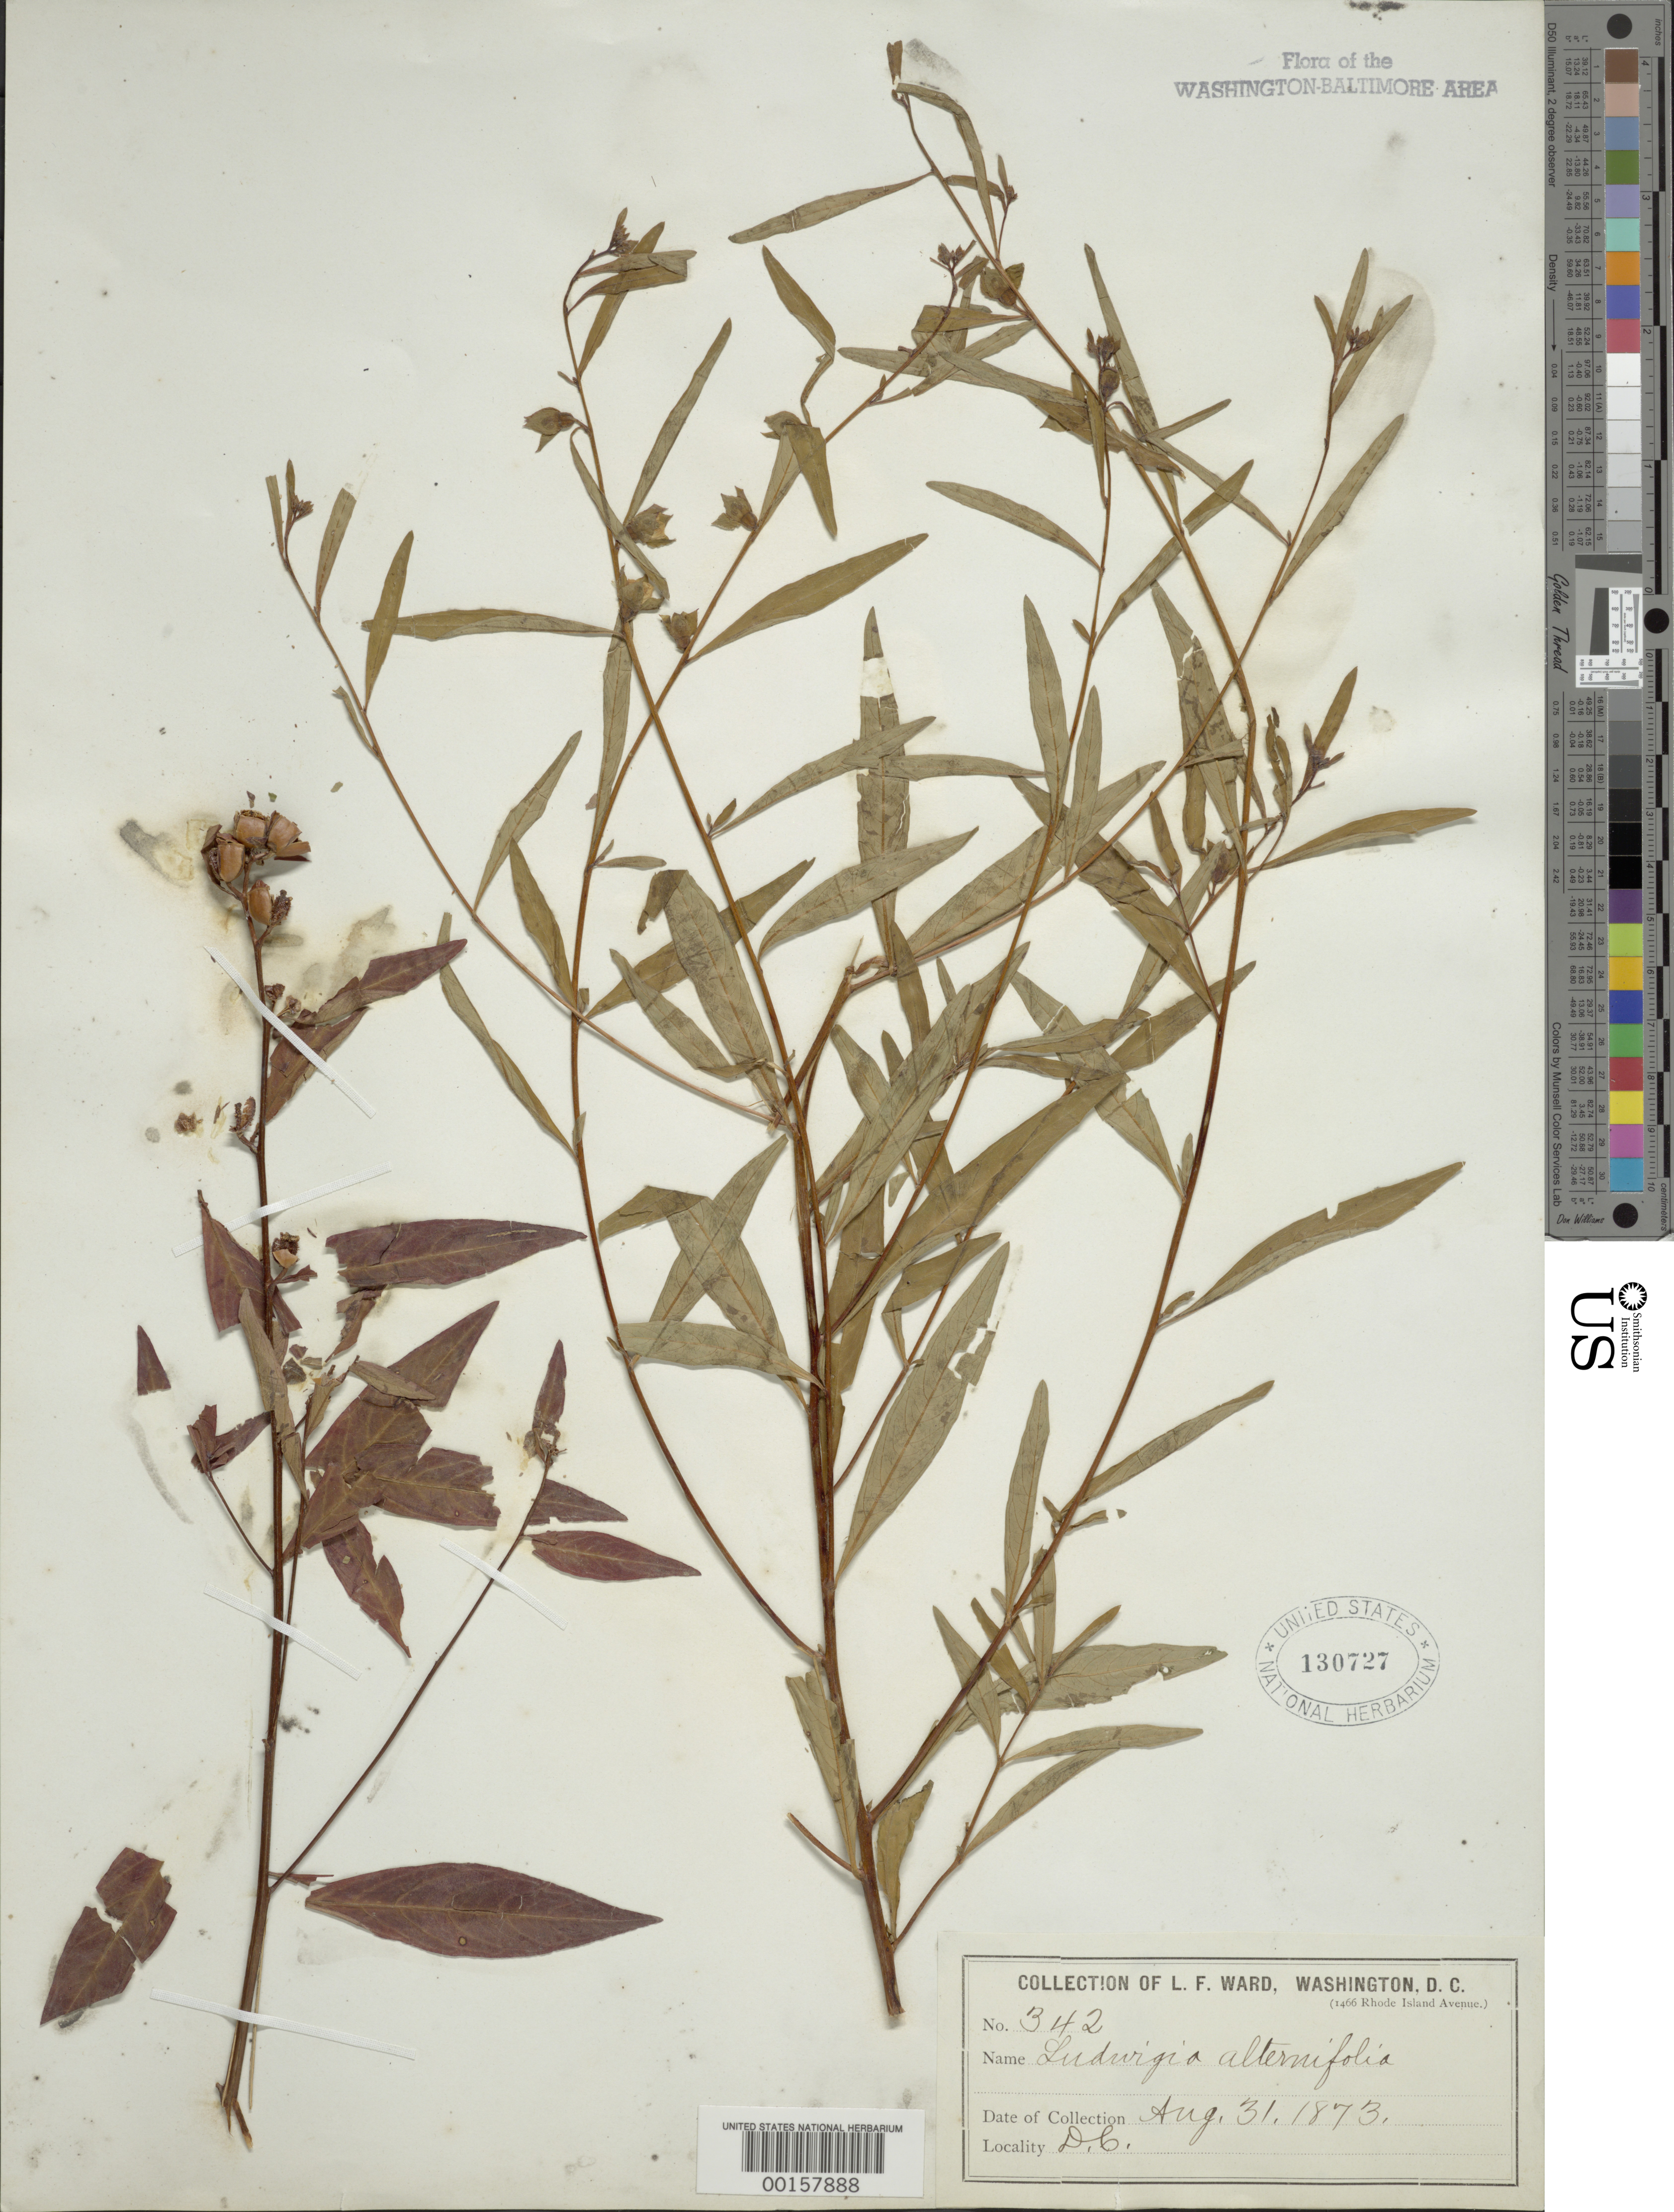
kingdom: Plantae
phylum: Tracheophyta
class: Magnoliopsida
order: Myrtales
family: Onagraceae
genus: Ludwigia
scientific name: Ludwigia alternifolia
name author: L.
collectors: L. F. Ward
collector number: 342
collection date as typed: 31 Aug 1873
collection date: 1873-08-31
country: United States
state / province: District of Columbia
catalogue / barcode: US 130727